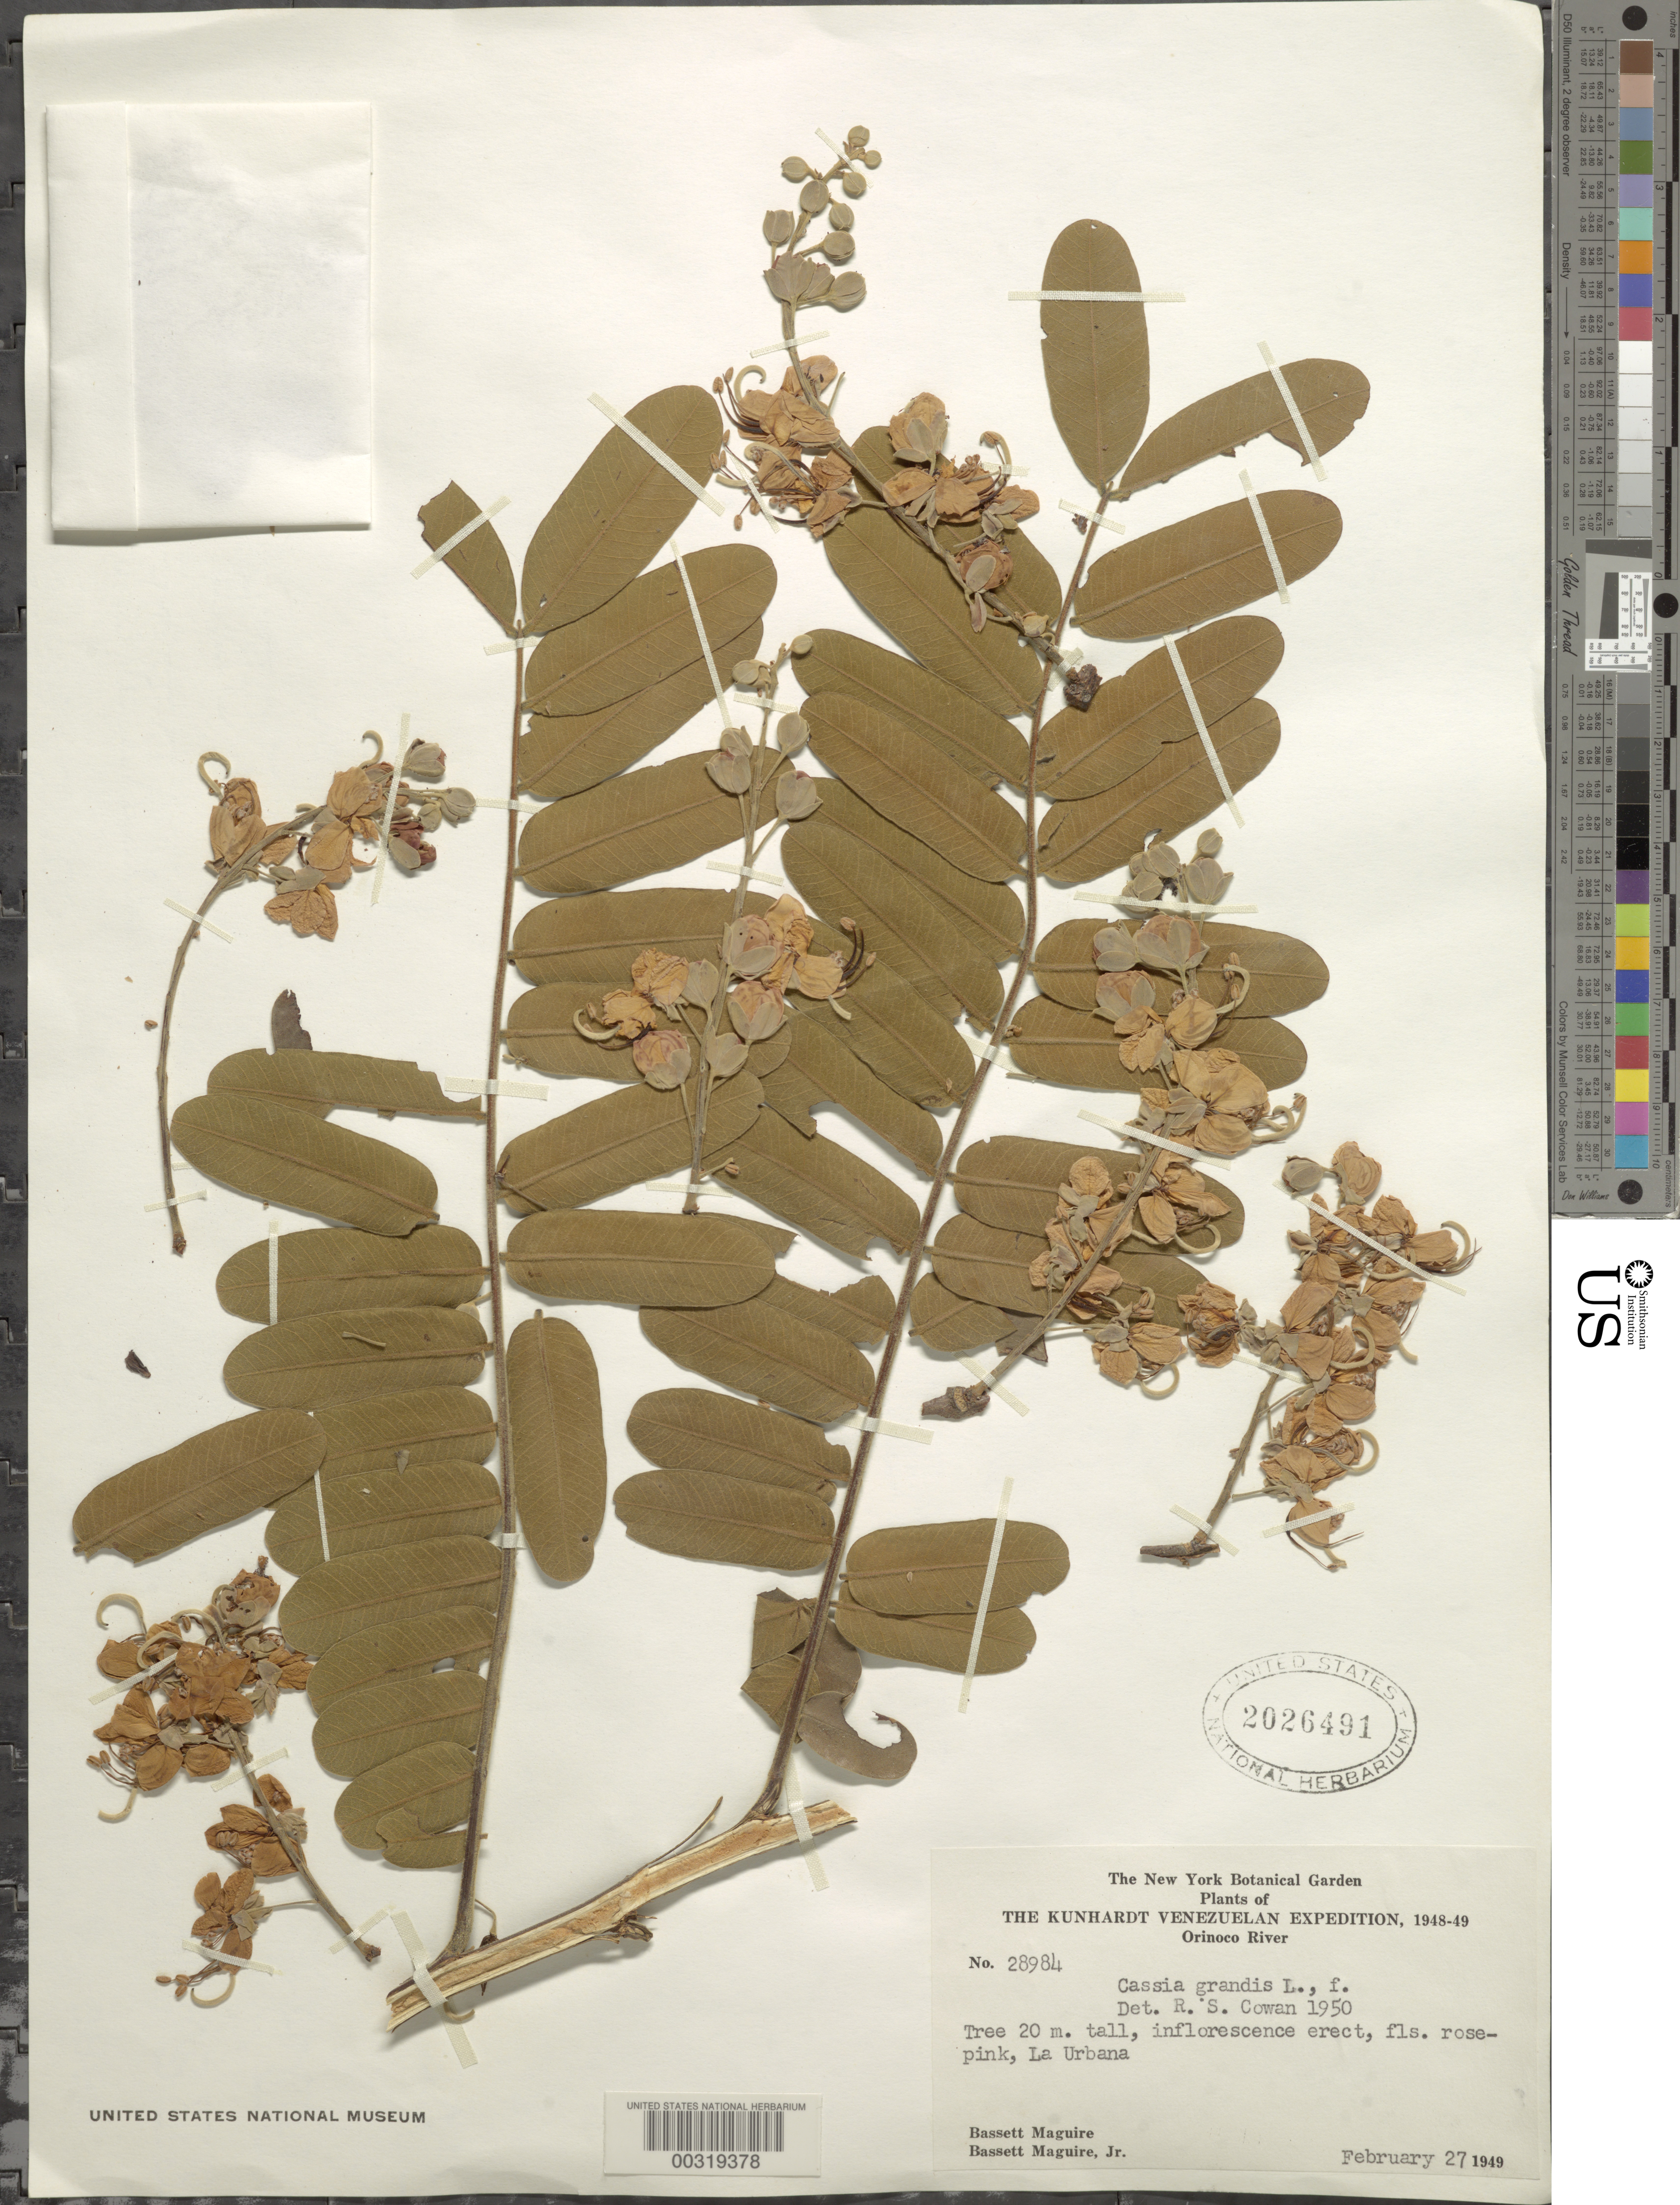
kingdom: Plantae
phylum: Tracheophyta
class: Magnoliopsida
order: Fabales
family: Fabaceae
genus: Cassia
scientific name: Cassia grandis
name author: L. f.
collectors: B. Maguire & B. Maguire Jr.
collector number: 28984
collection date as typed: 27 Feb 1949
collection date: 1949-02-27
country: Venezuela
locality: La urbana, orinoco river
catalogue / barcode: US 2026491